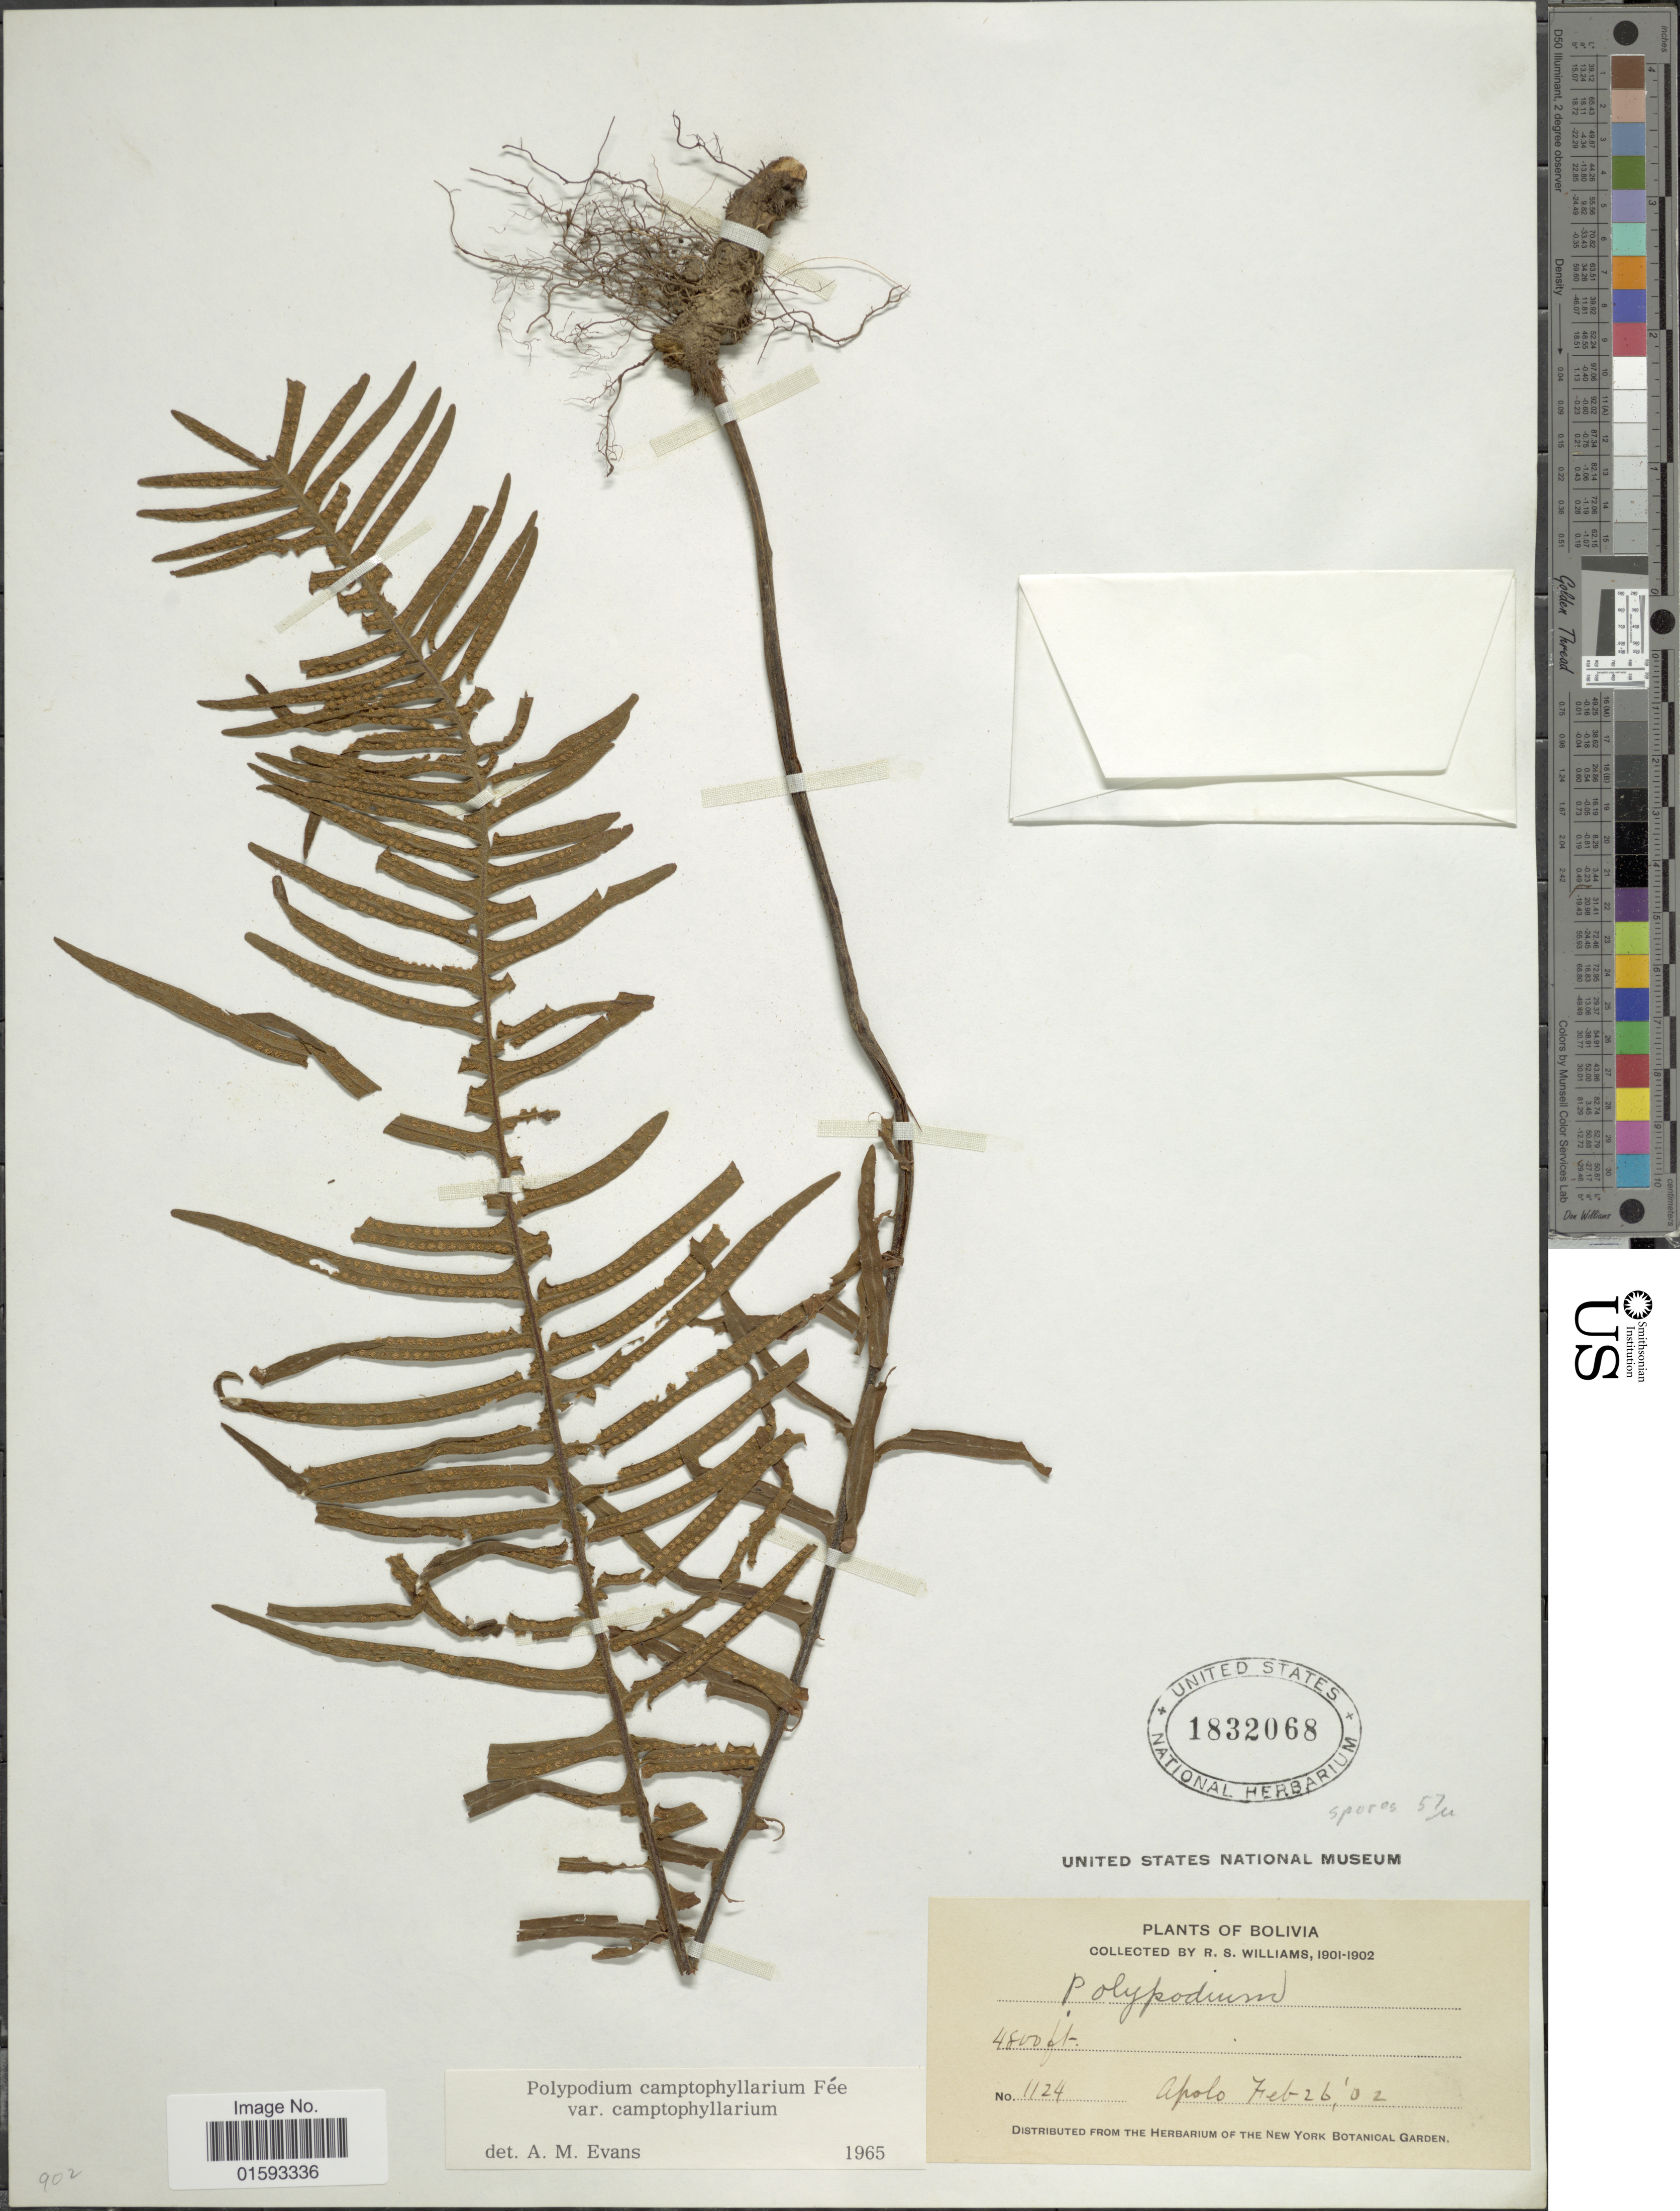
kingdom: Plantae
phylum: Tracheophyta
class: Polypodiopsida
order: Polypodiales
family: Polypodiaceae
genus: Pecluma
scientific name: Pecluma camptophyllaria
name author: (Fée) M.G. Price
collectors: R. S. Williams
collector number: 1124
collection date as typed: Feb 26, '02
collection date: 1902-02-26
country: Bolivia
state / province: La Paz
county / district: Franz Tamayo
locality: Apolo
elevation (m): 1463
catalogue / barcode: US 1832068